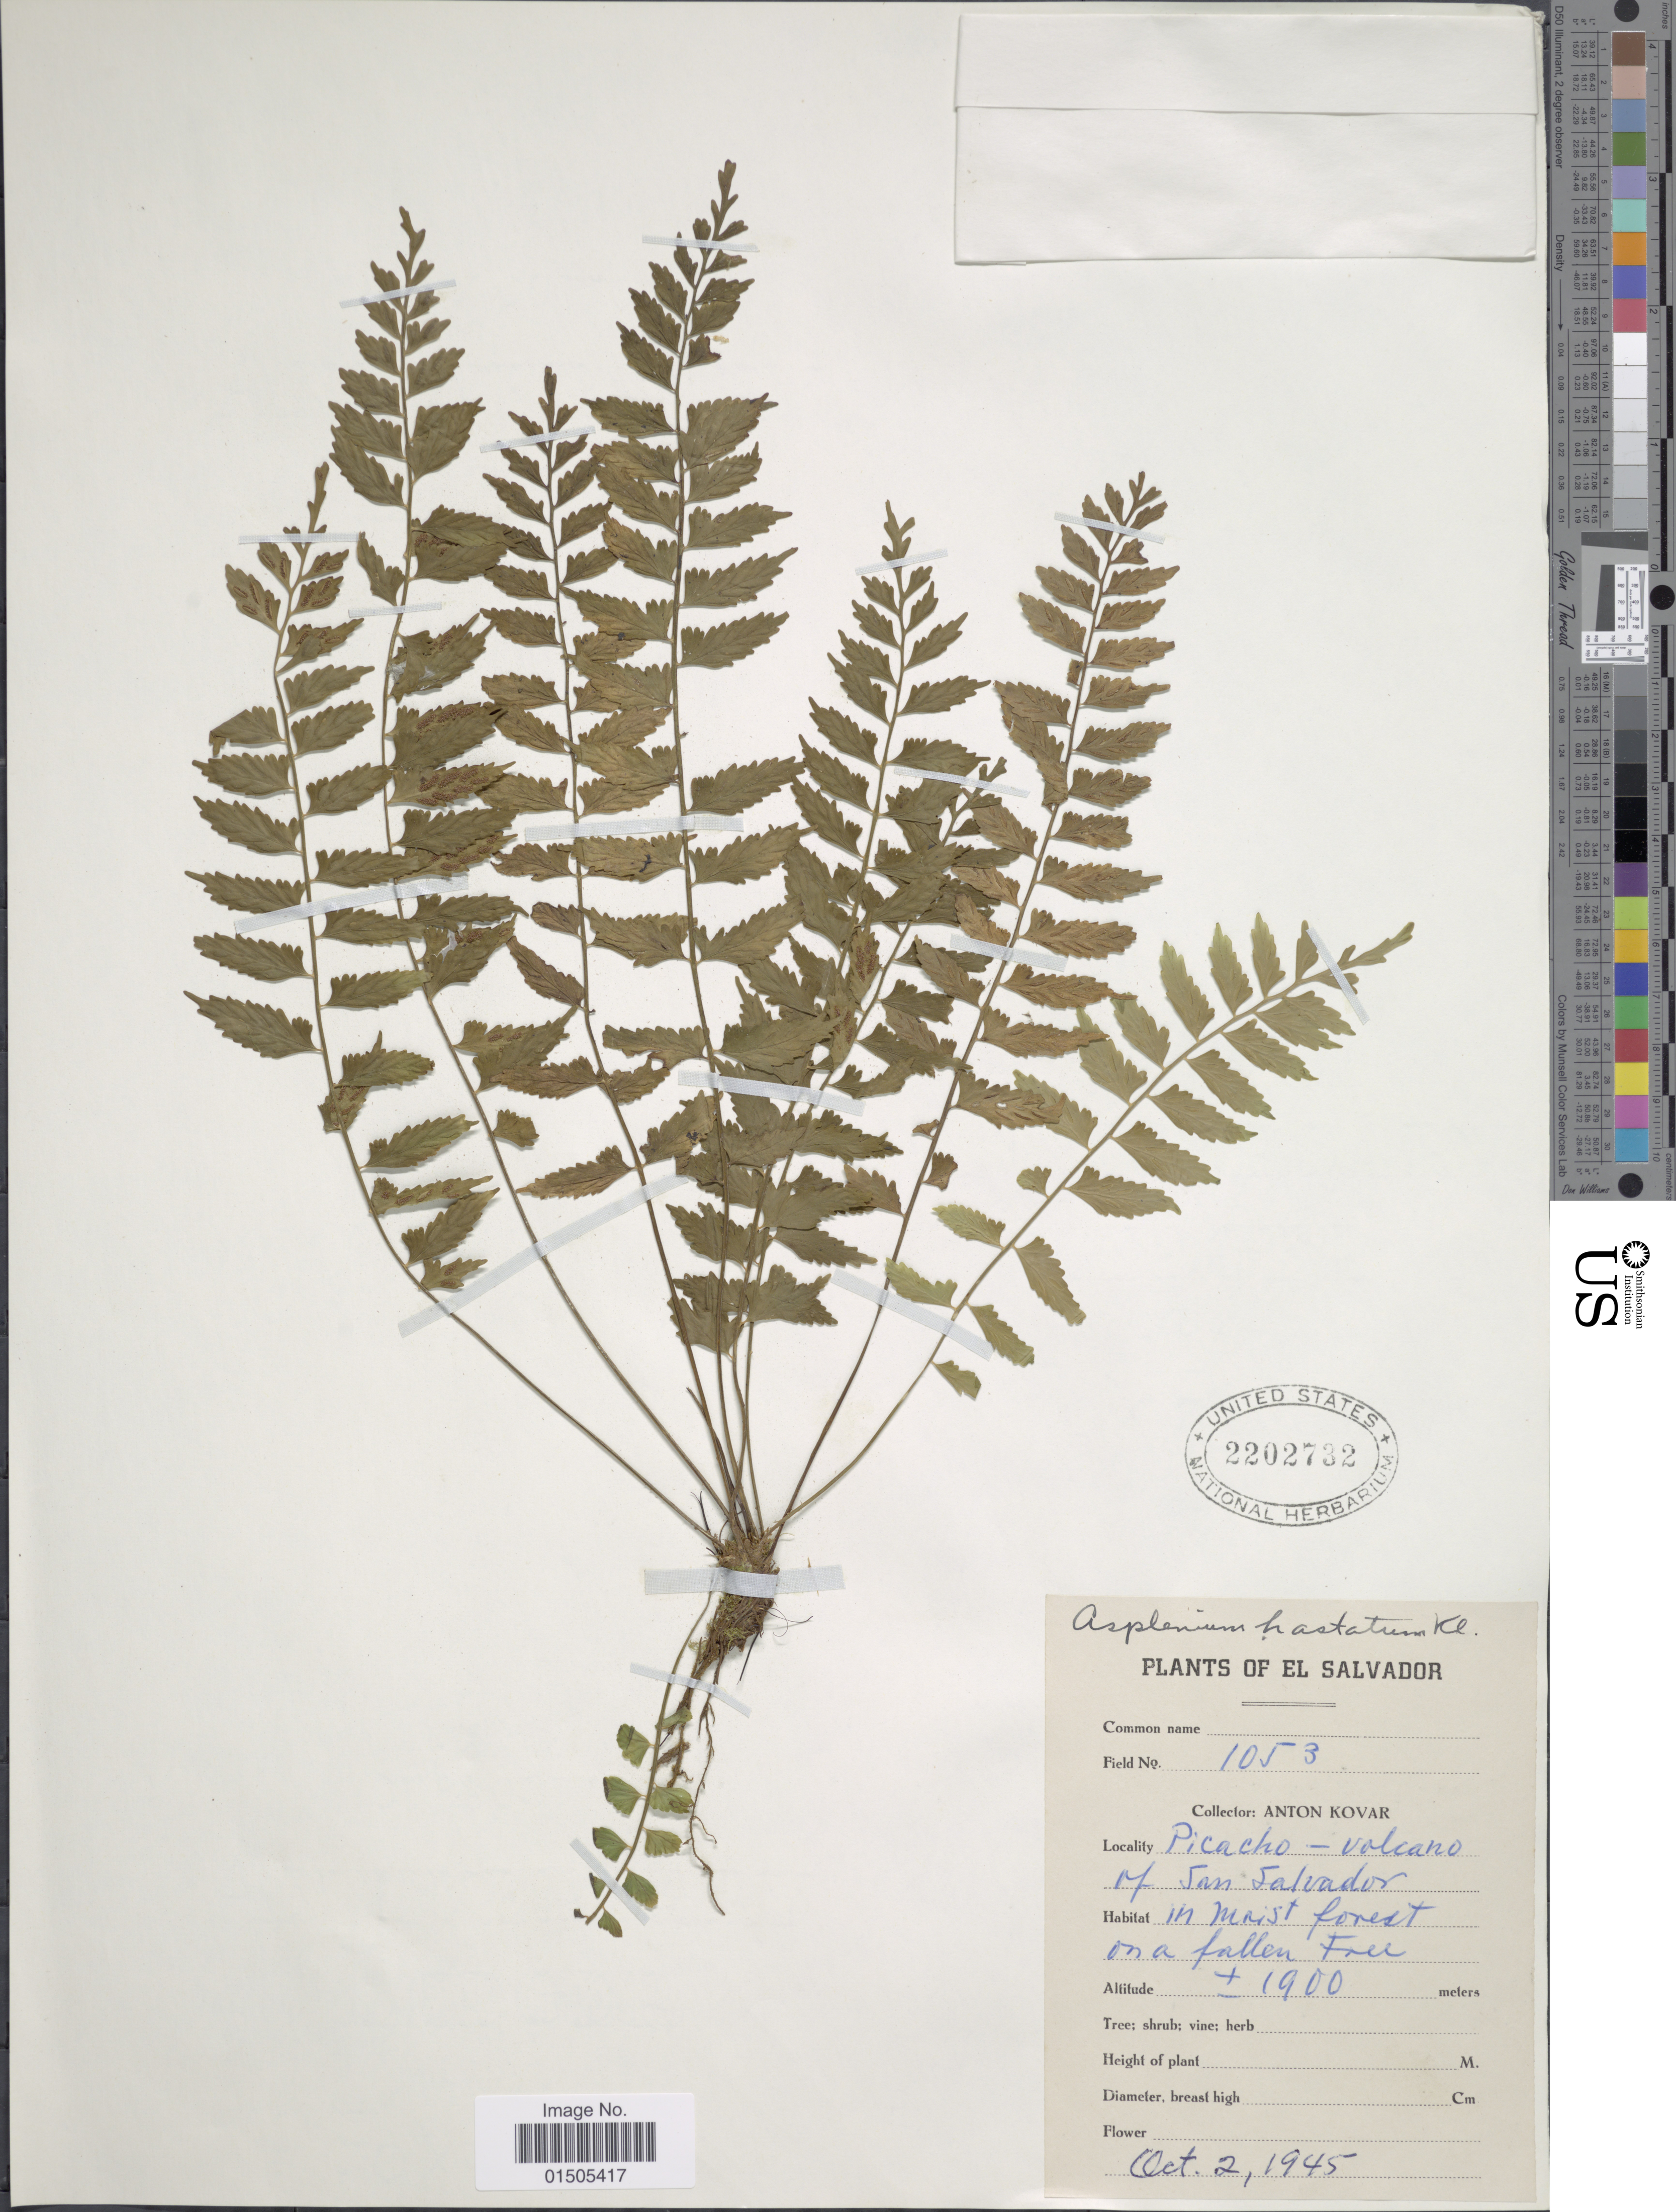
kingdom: Plantae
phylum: Tracheophyta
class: Polypodiopsida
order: Polypodiales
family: Aspleniaceae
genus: Asplenium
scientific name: Asplenium auriculatum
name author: Sw.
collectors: A. Kovar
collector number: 1053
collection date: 1945-10-02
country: El Salvador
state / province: San Salvador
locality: Picacho-volcano of San Salvador.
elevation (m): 1900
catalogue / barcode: US 2202732